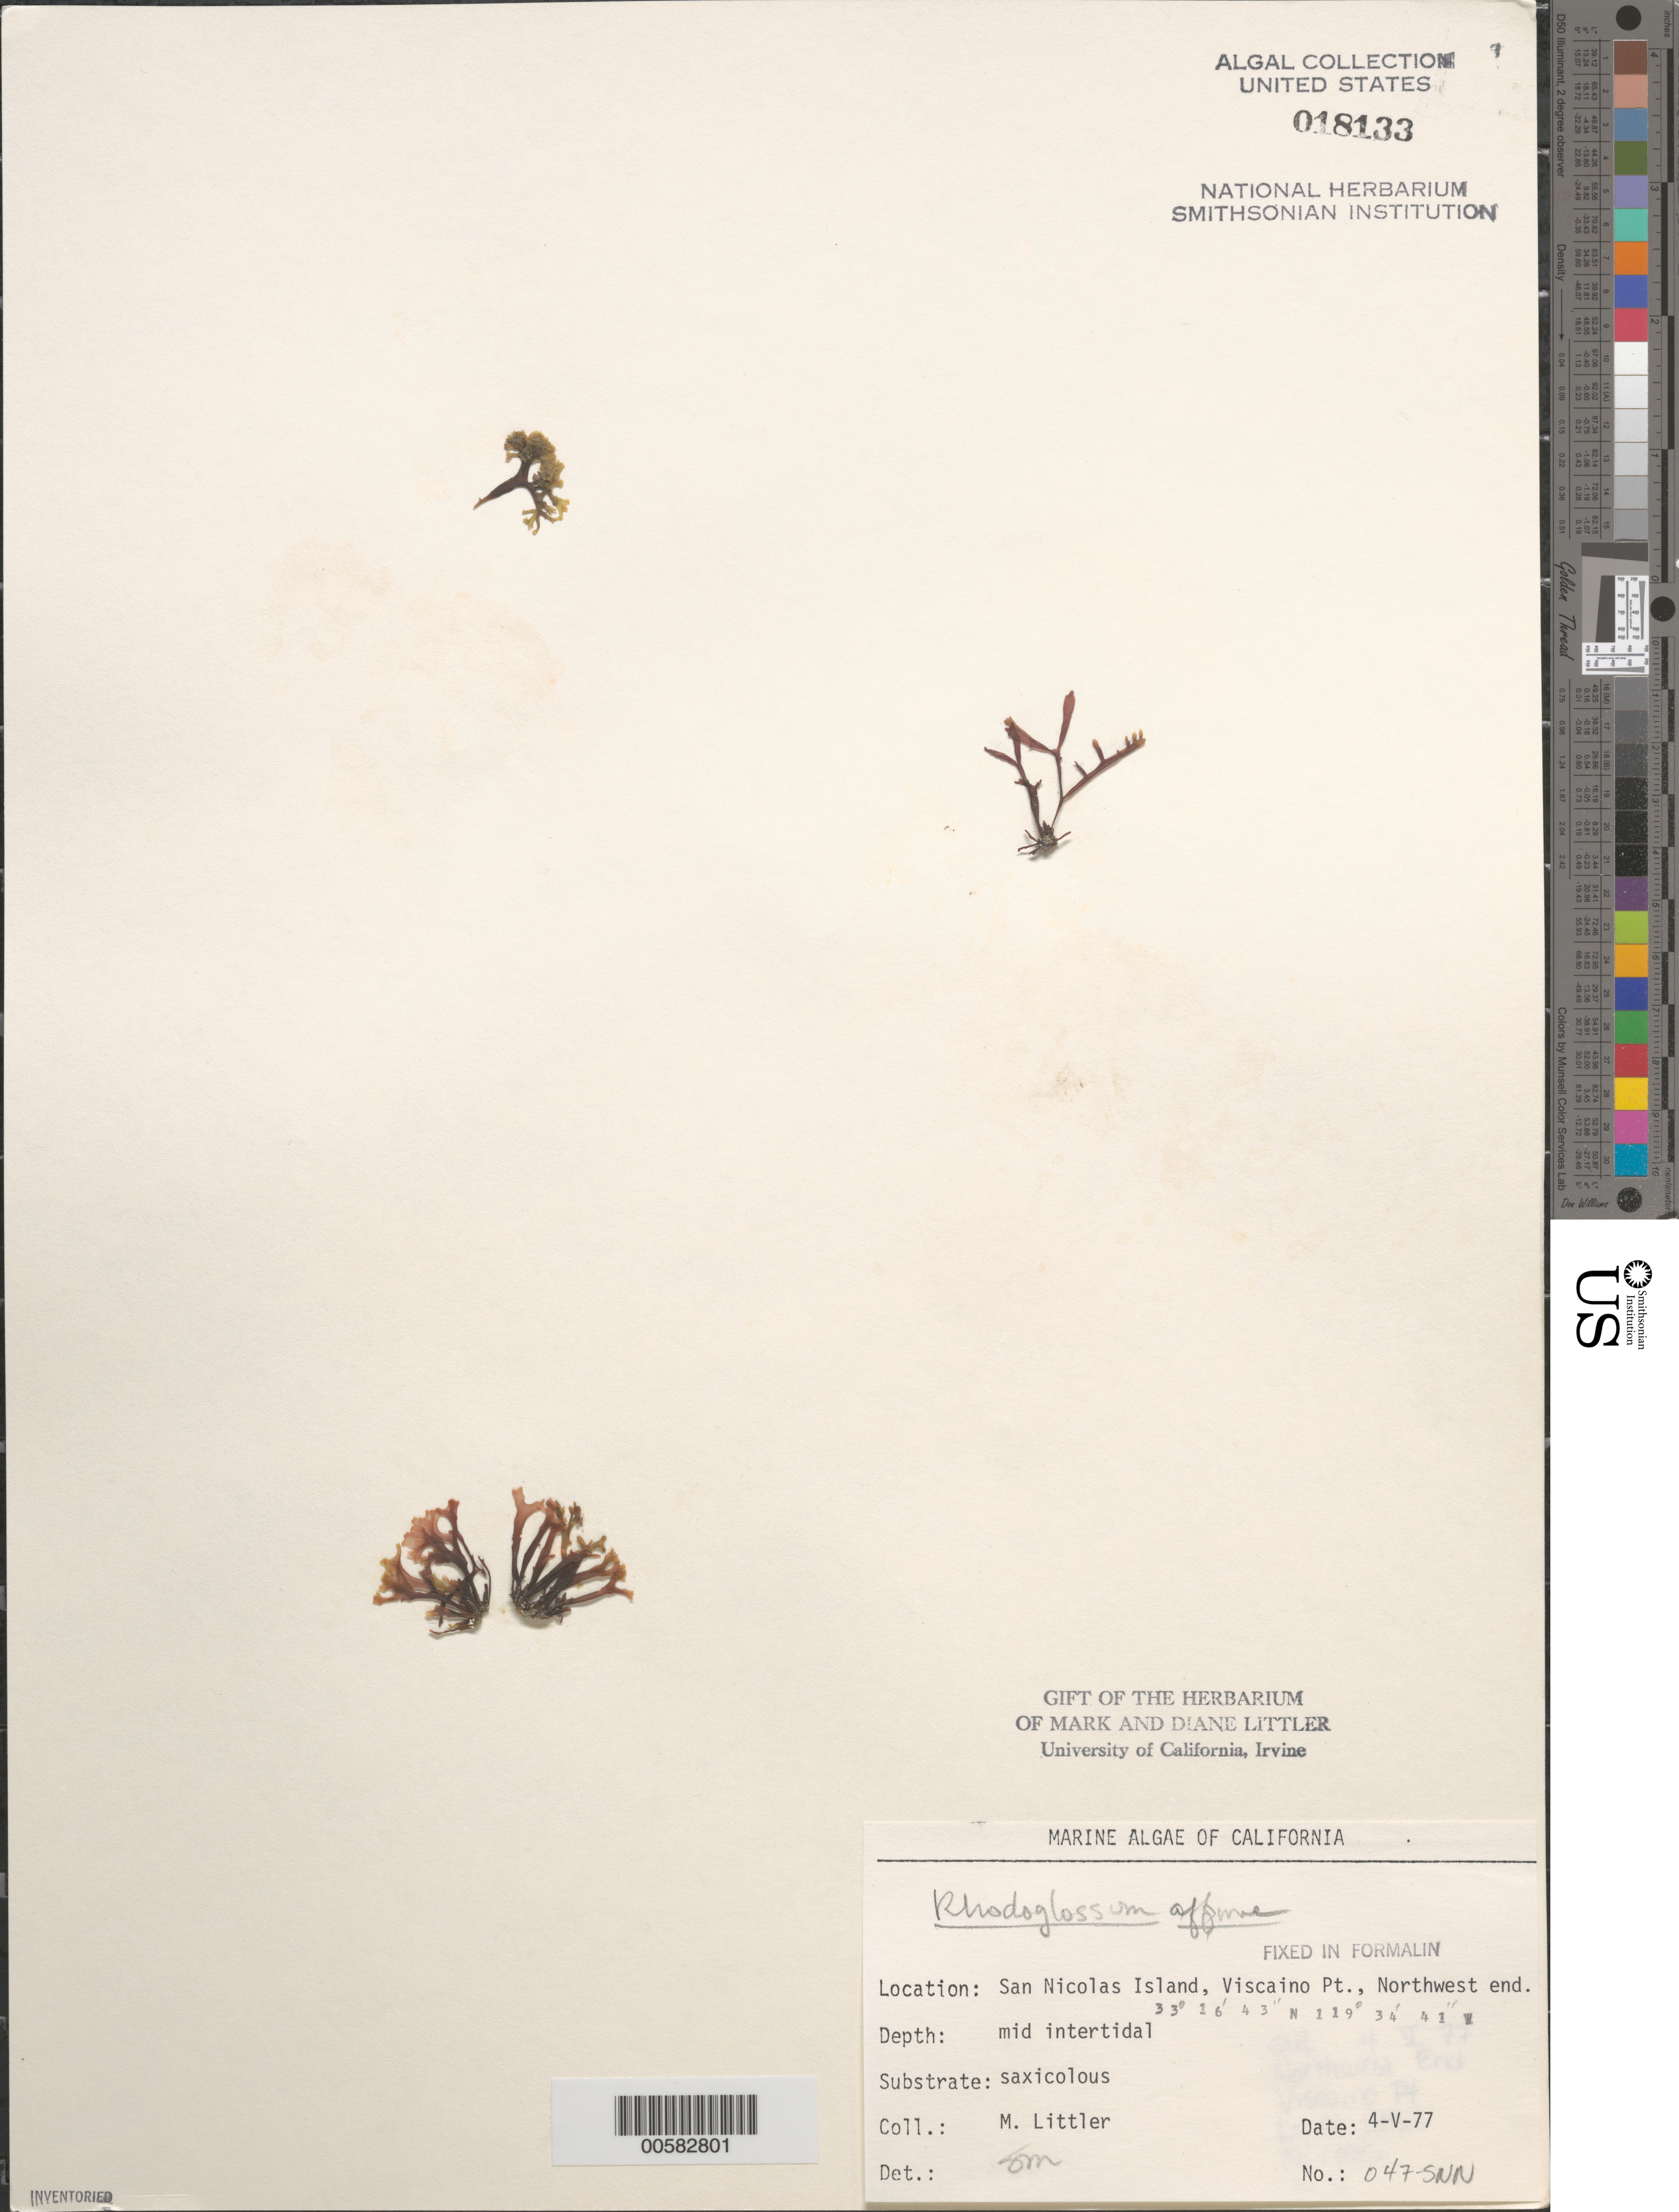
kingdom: Plantae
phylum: Rhodophyta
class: Florideophyceae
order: Gigartinales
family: Gigartinaceae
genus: Mazzaella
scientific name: Mazzaella affinis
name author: (Harvey) Fredericq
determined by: Algae name updating Project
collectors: M. M. Littler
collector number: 047-SNN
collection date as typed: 04 May 1977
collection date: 1977-05-04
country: United States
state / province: California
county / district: Ventura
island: San Nicolas Island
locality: Viscaino Point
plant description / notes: BLM-SOCALBIGHT Rocky Intertidal Survey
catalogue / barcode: US 18133